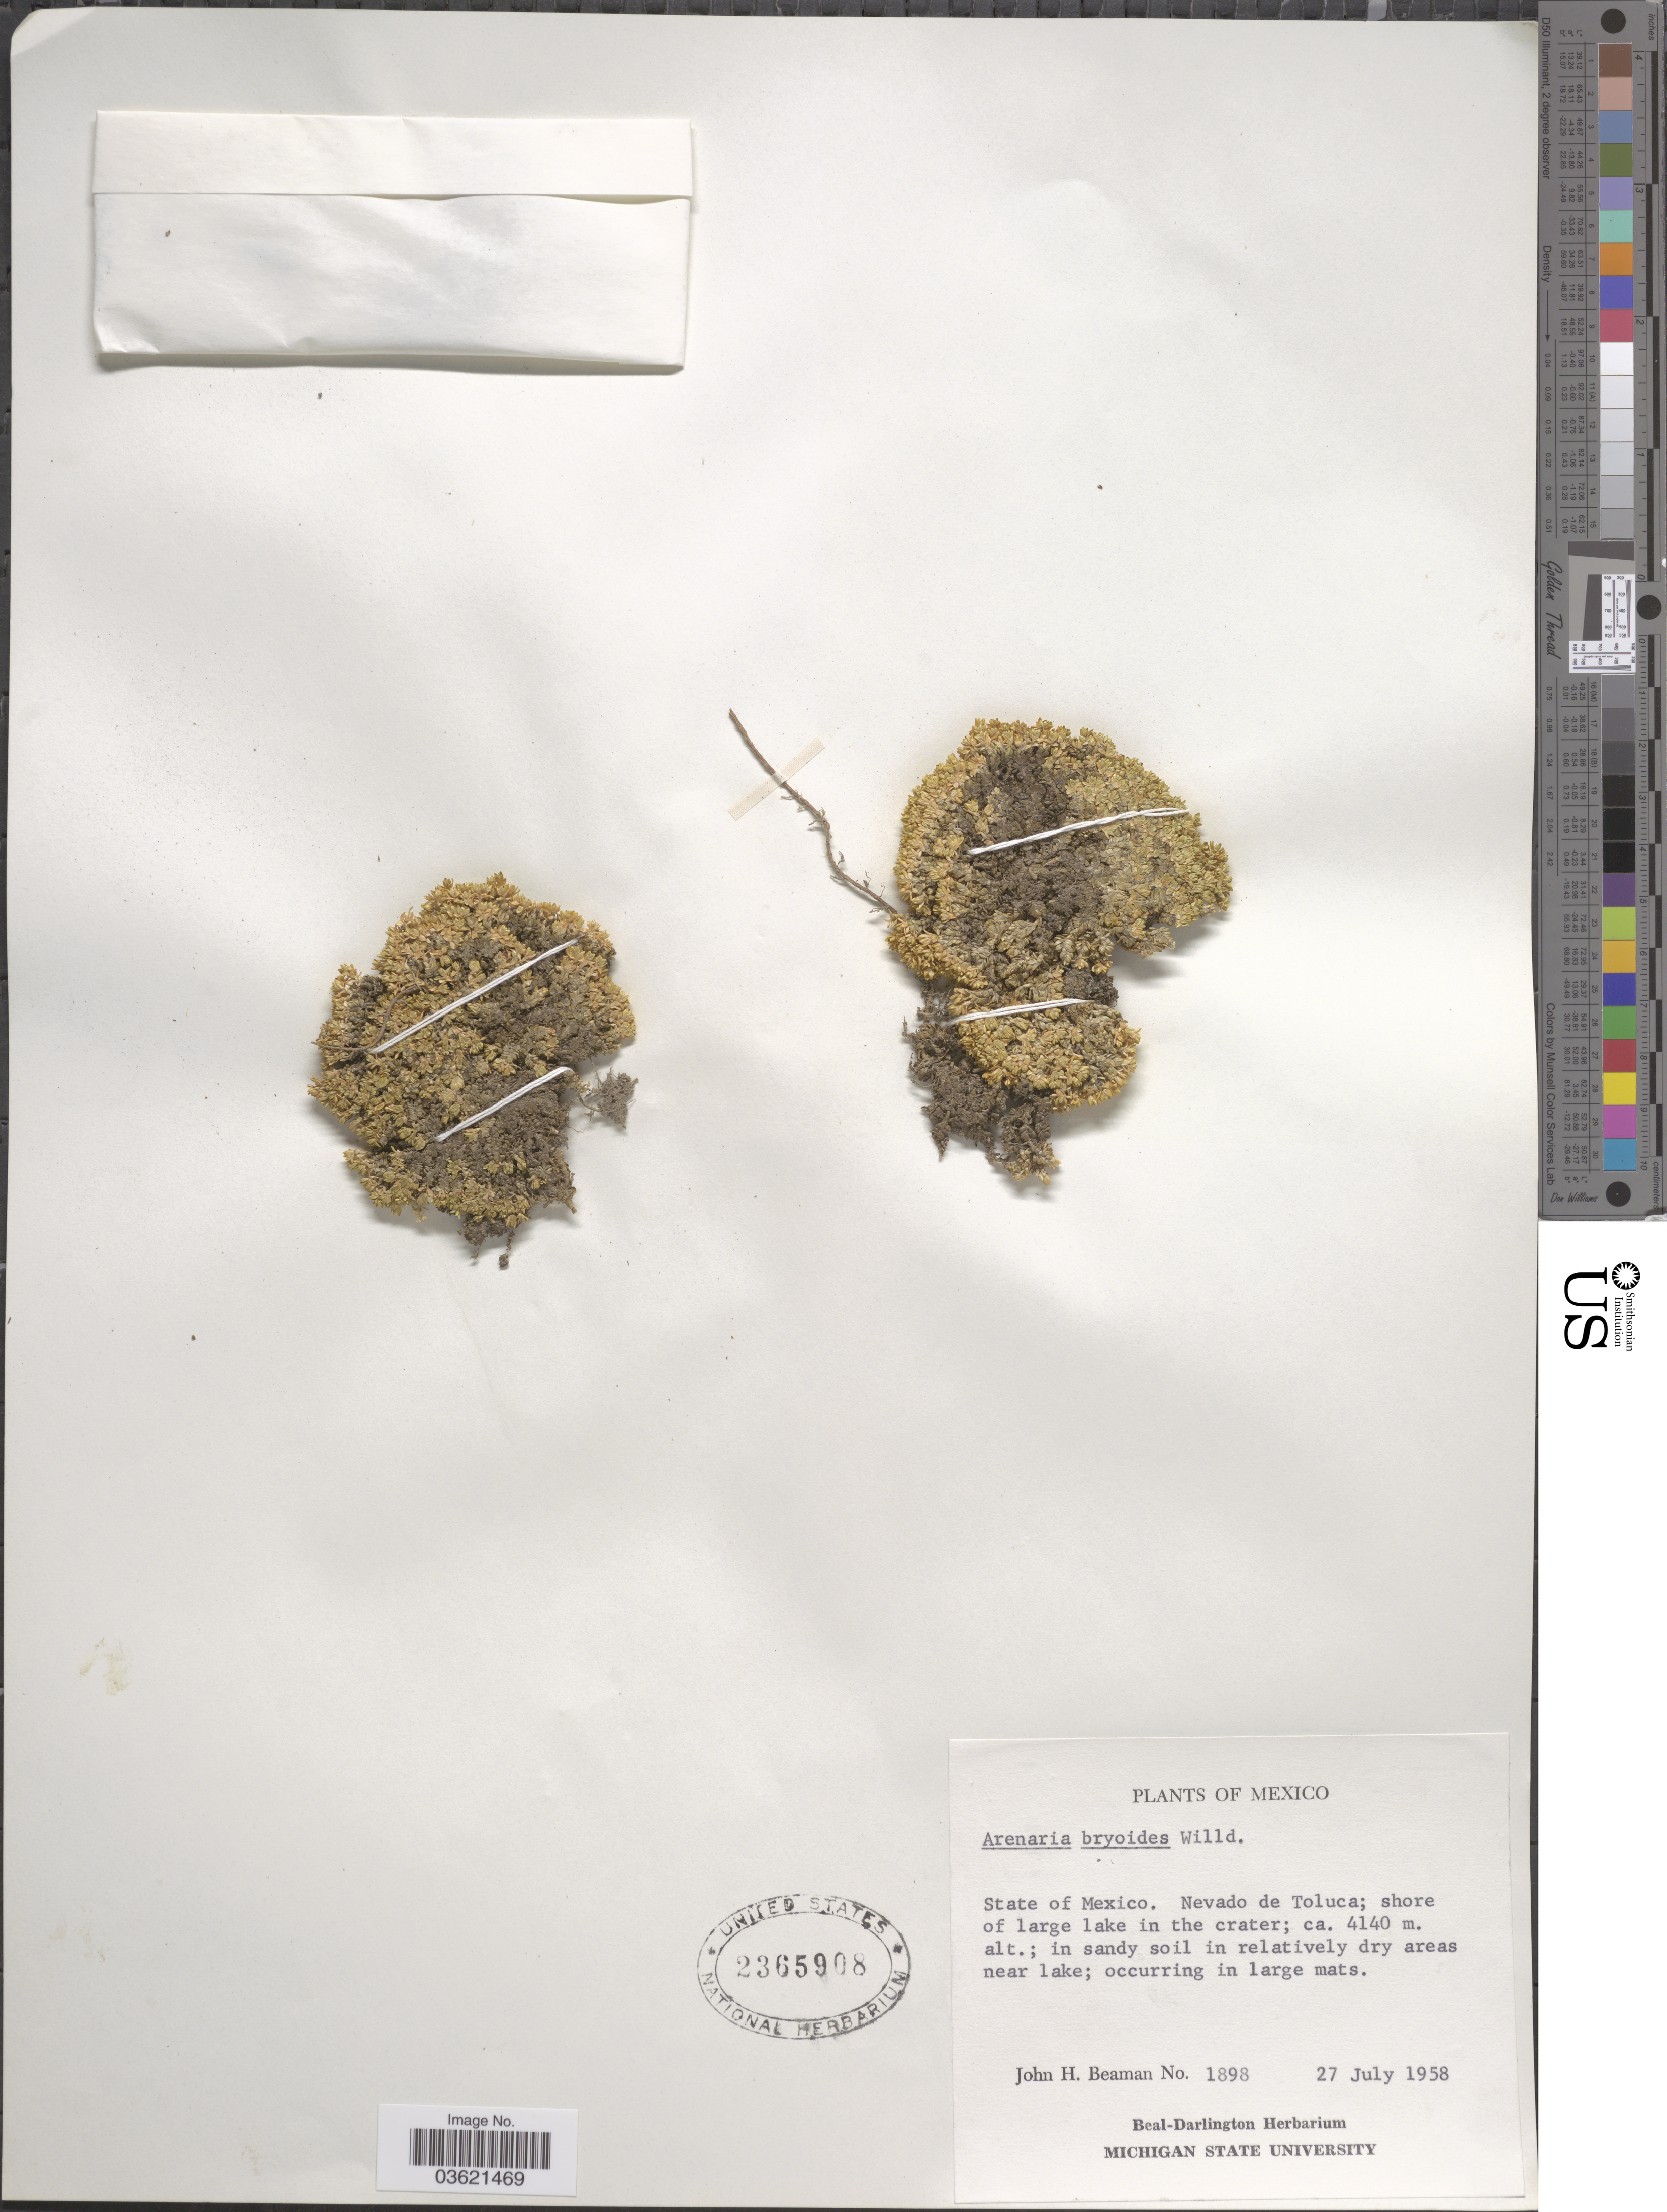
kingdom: Plantae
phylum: Tracheophyta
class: Magnoliopsida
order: Caryophyllales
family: Caryophyllaceae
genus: Arenaria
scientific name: Arenaria bryoides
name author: Willd. ex D.F.K. Schltdl.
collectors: J. H. Beaman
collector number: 1898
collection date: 1958-07-27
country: Mexico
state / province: México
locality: Nevado de Toluca; shore of large lake in the crater.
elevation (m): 4140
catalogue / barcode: US 2365908